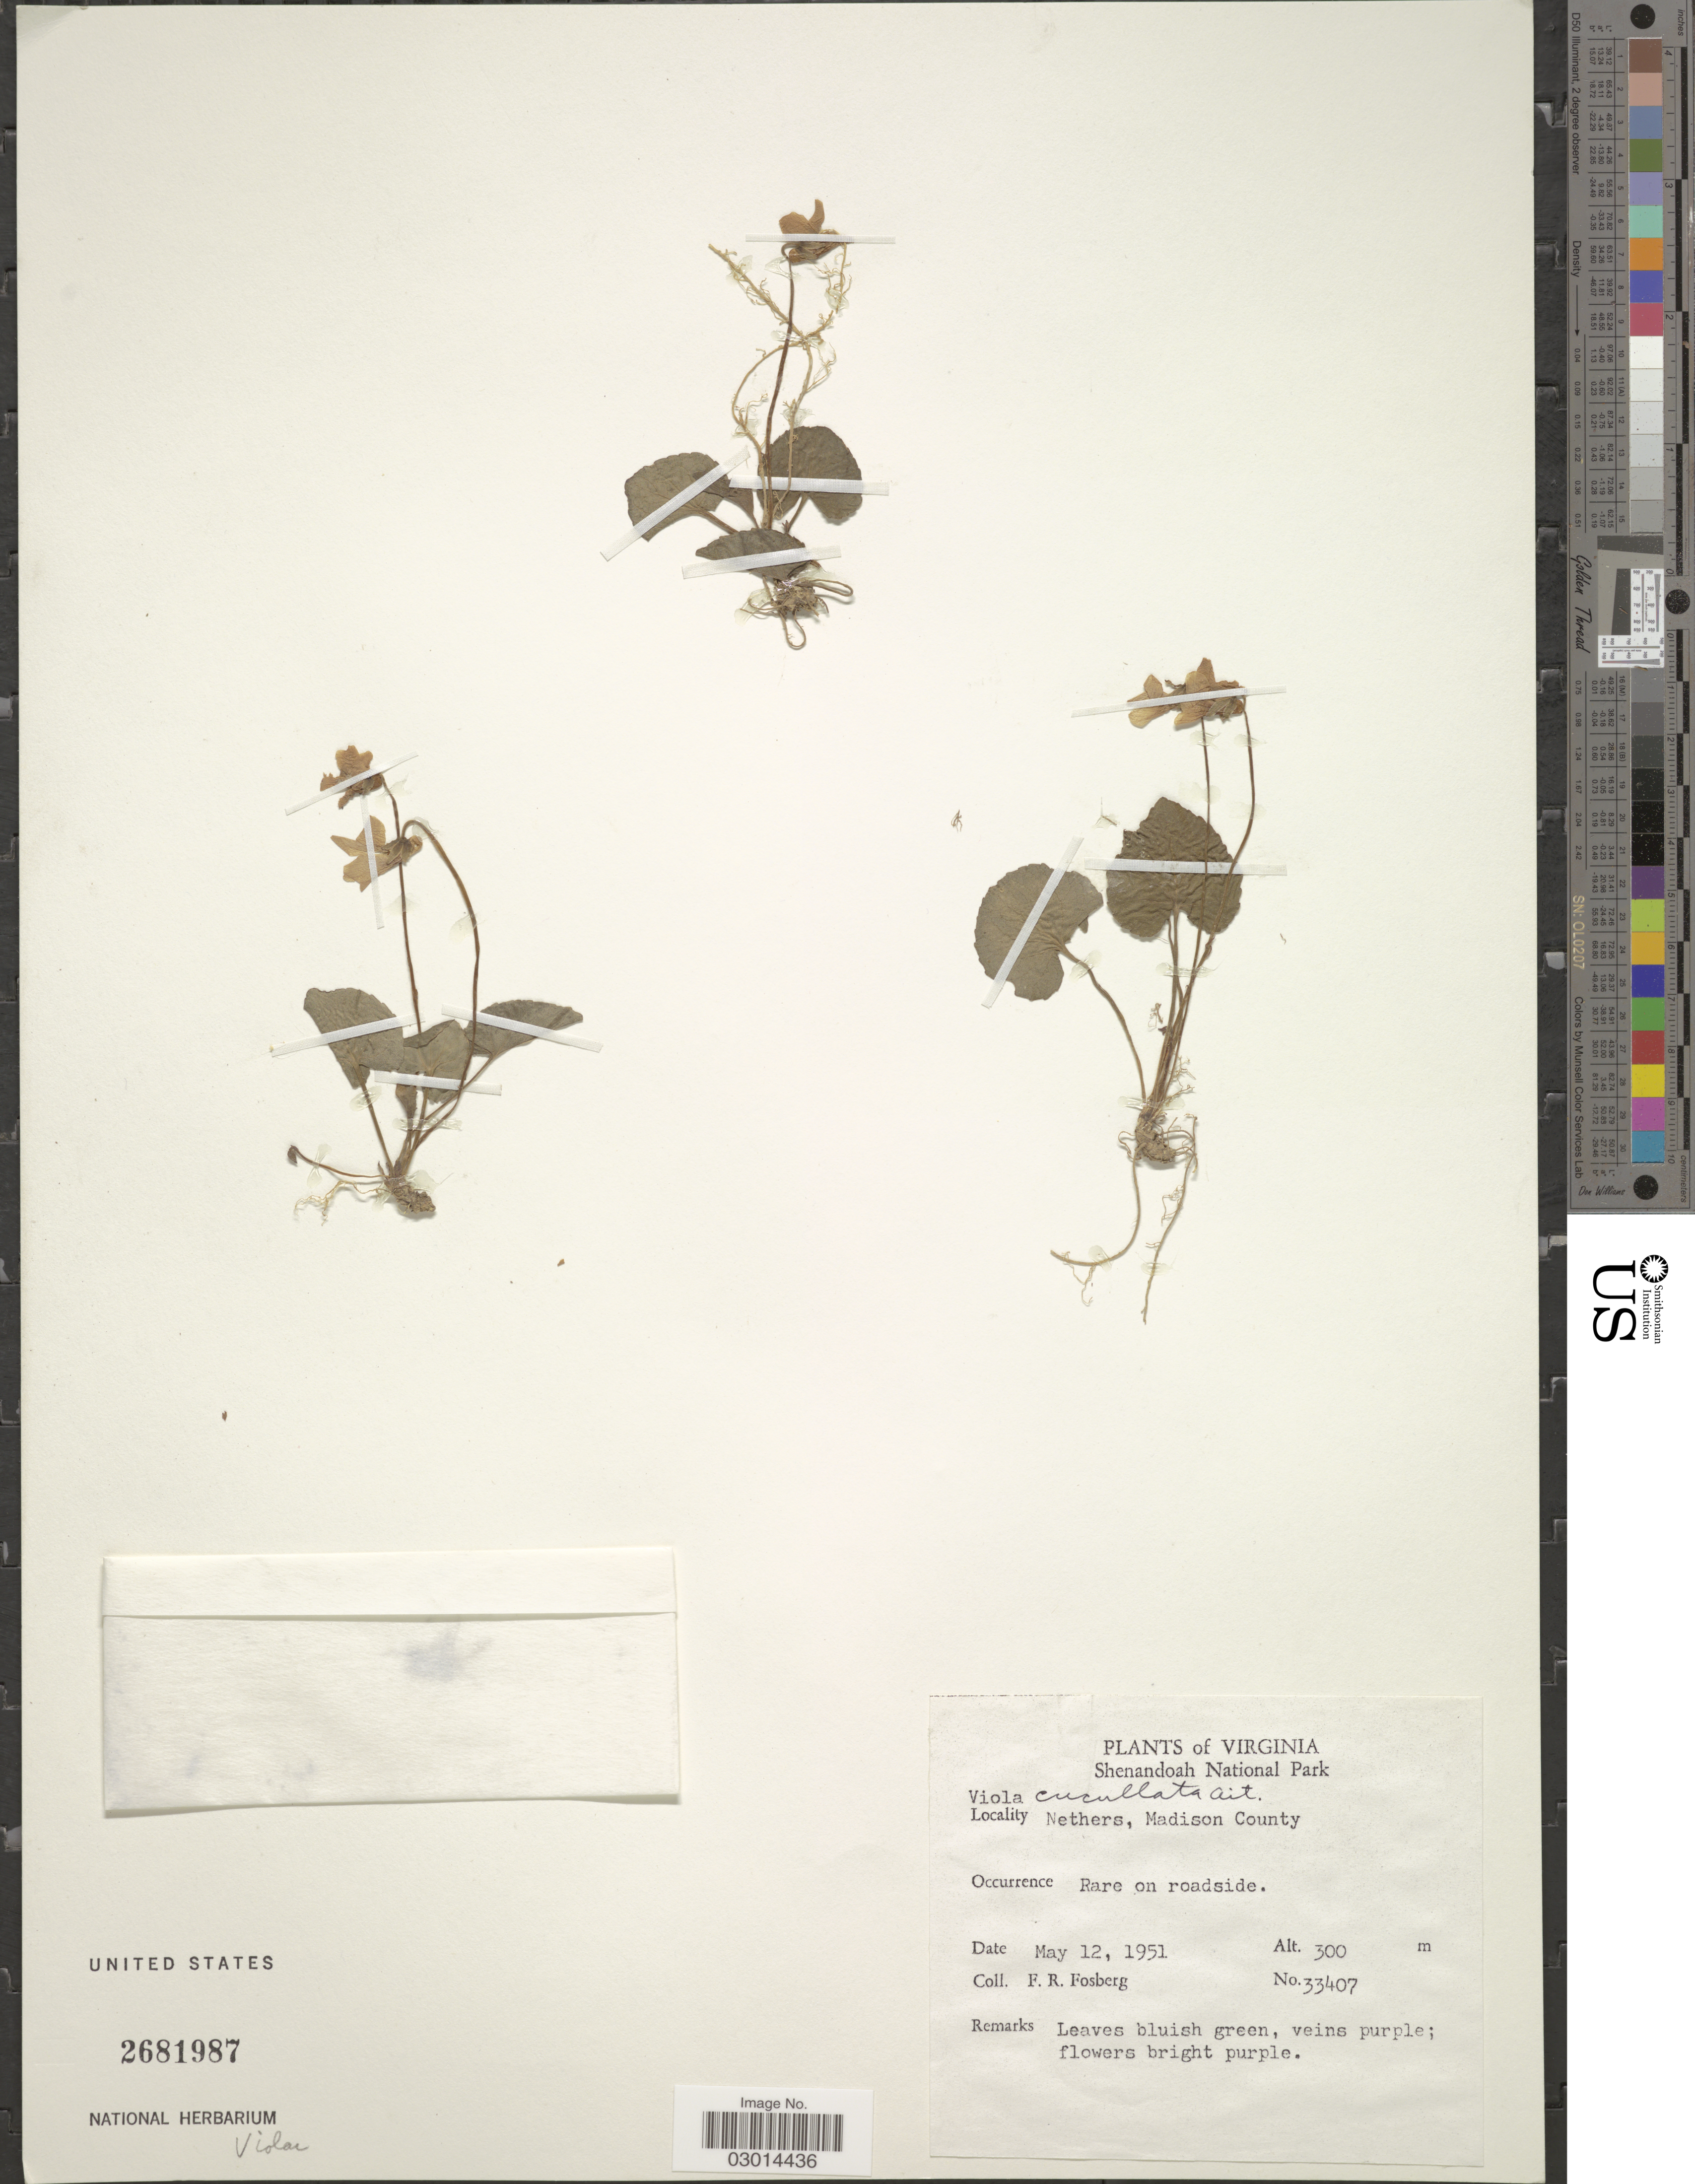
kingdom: Plantae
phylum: Tracheophyta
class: Magnoliopsida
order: Malpighiales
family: Violaceae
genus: Viola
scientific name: Viola cucullata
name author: Aiton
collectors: F. R. Fosberg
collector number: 33407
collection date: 1951-05-12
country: United States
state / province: Virginia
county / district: Madison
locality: Shenandoah National Park, Nethers, Madison County.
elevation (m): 300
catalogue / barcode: US 2681987